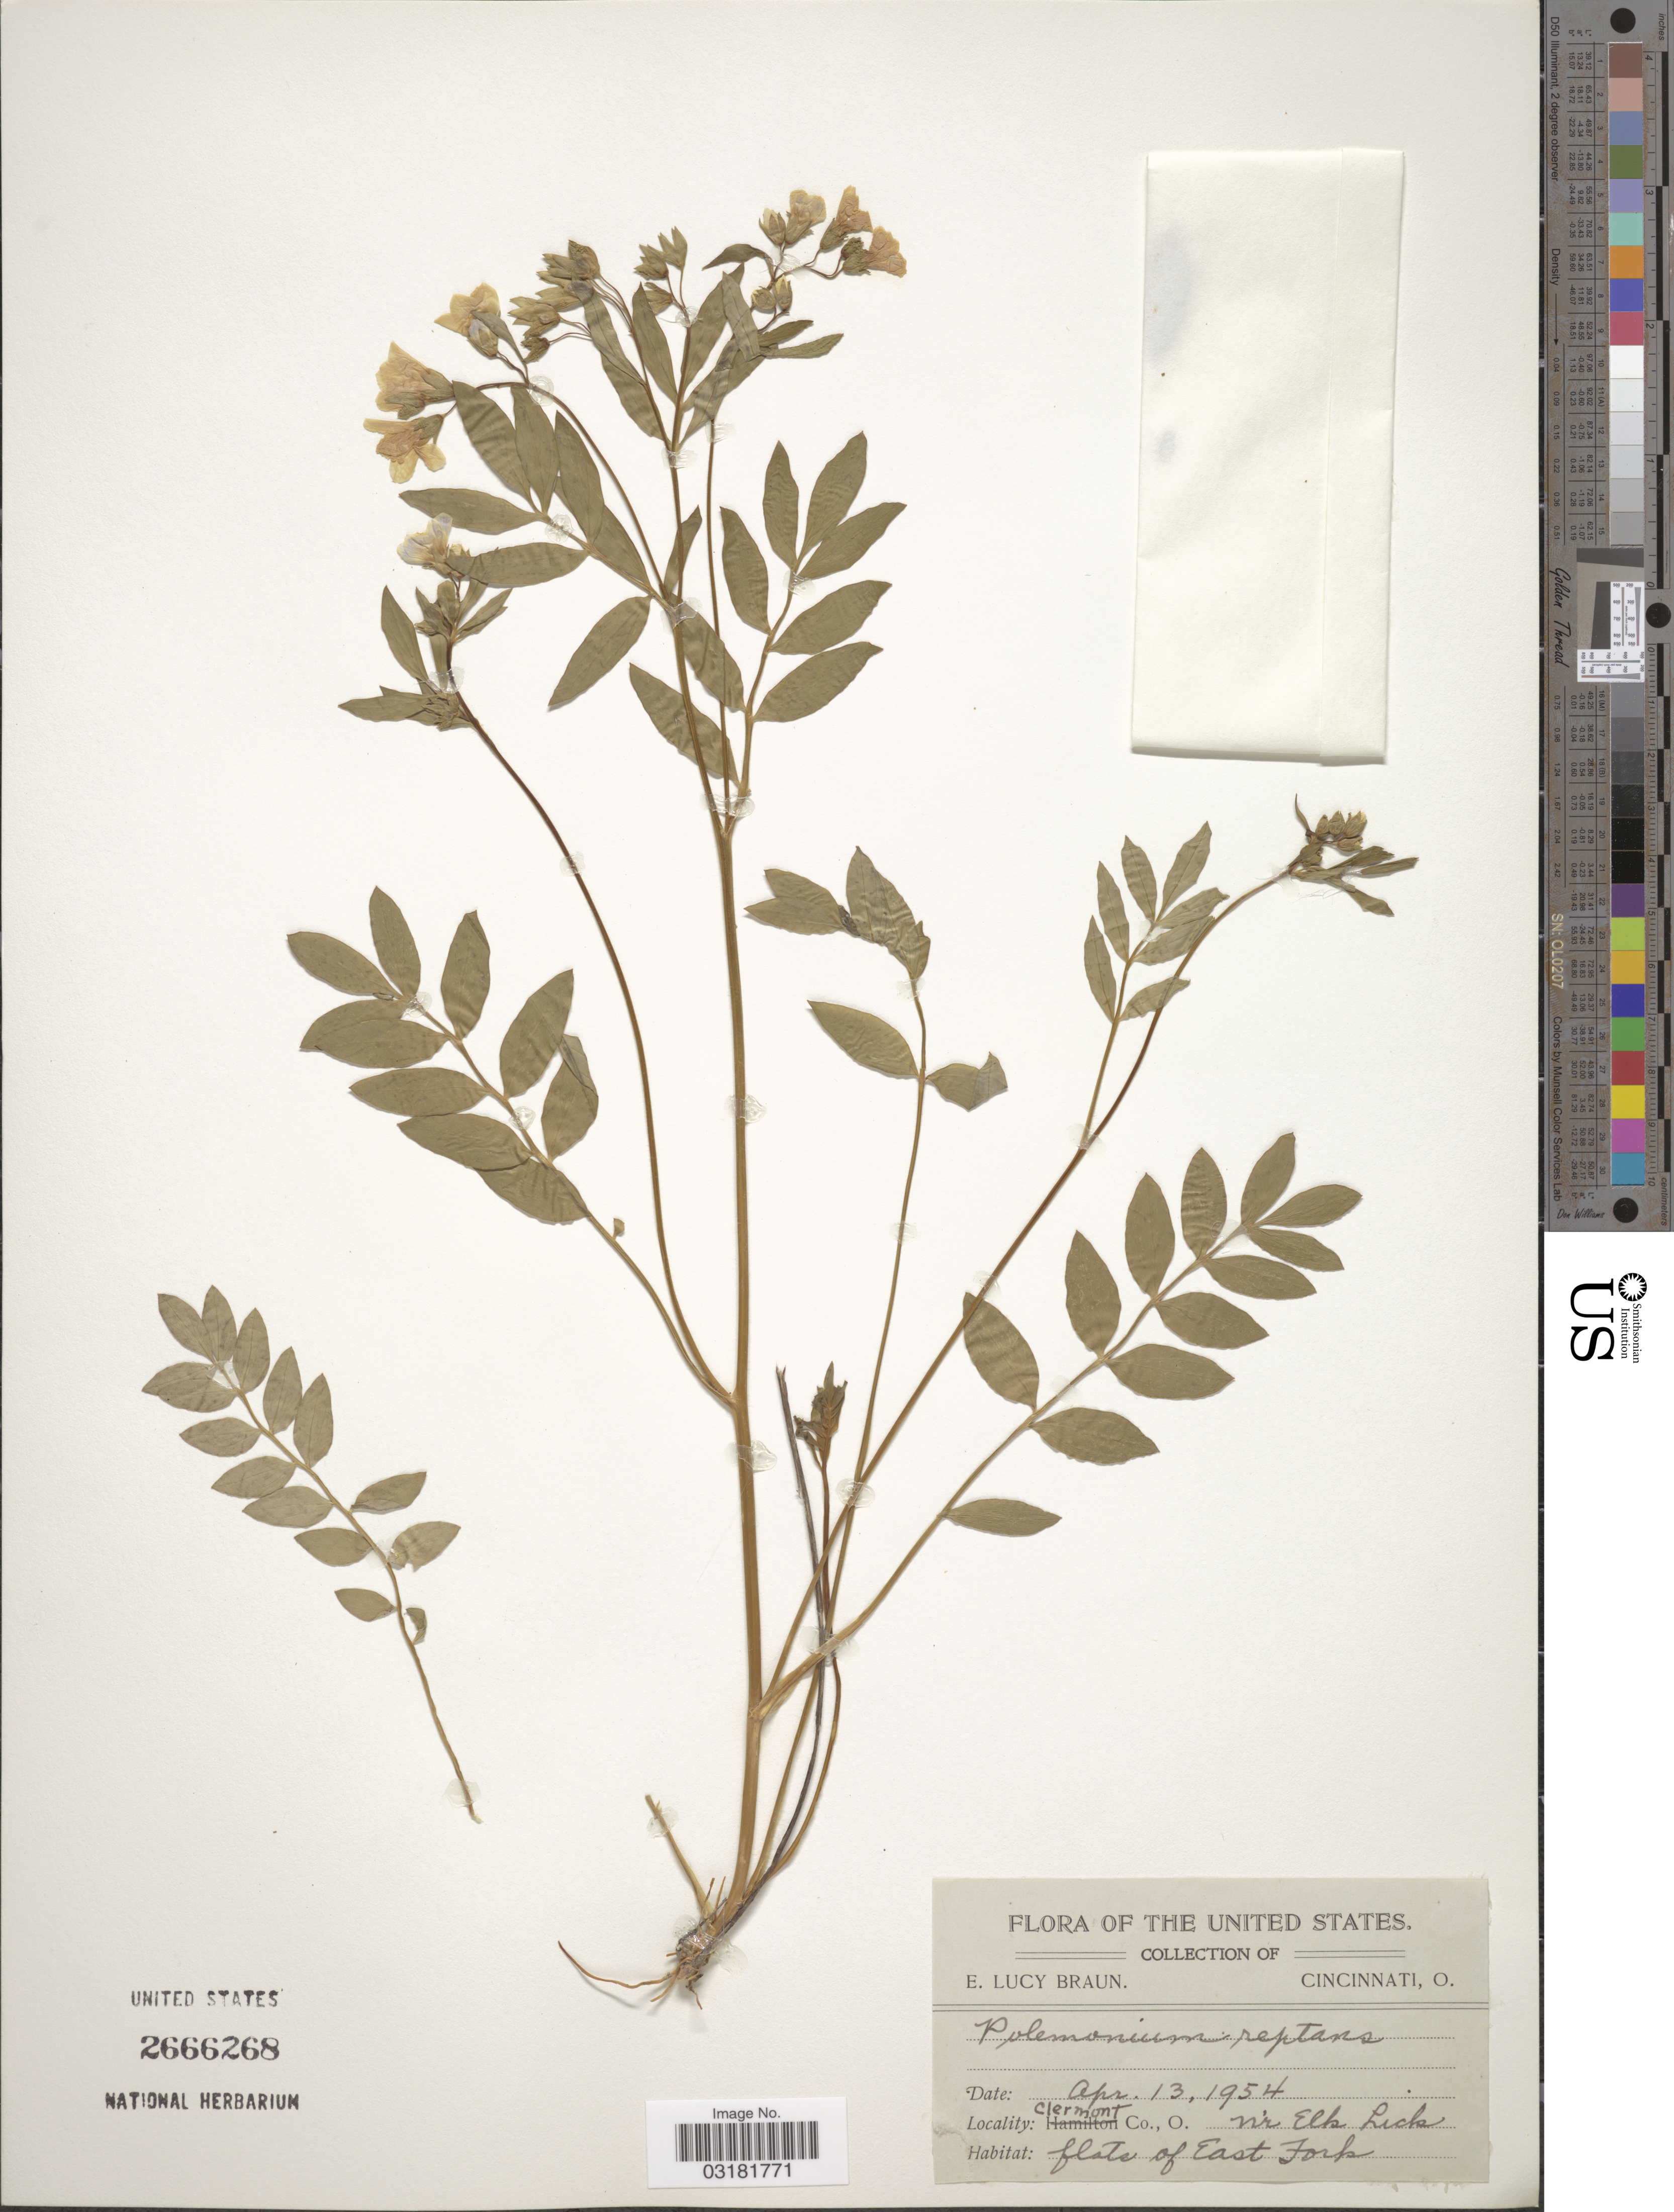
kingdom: Plantae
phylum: Tracheophyta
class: Magnoliopsida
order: Ericales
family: Polemoniaceae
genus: Polemonium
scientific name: Polemonium reptans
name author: L.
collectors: E. L. Braun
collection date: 1954-04-13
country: United States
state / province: Ohio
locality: Clermont Co., O. Nr. Elk Lick. East Fork.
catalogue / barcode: US 2666268